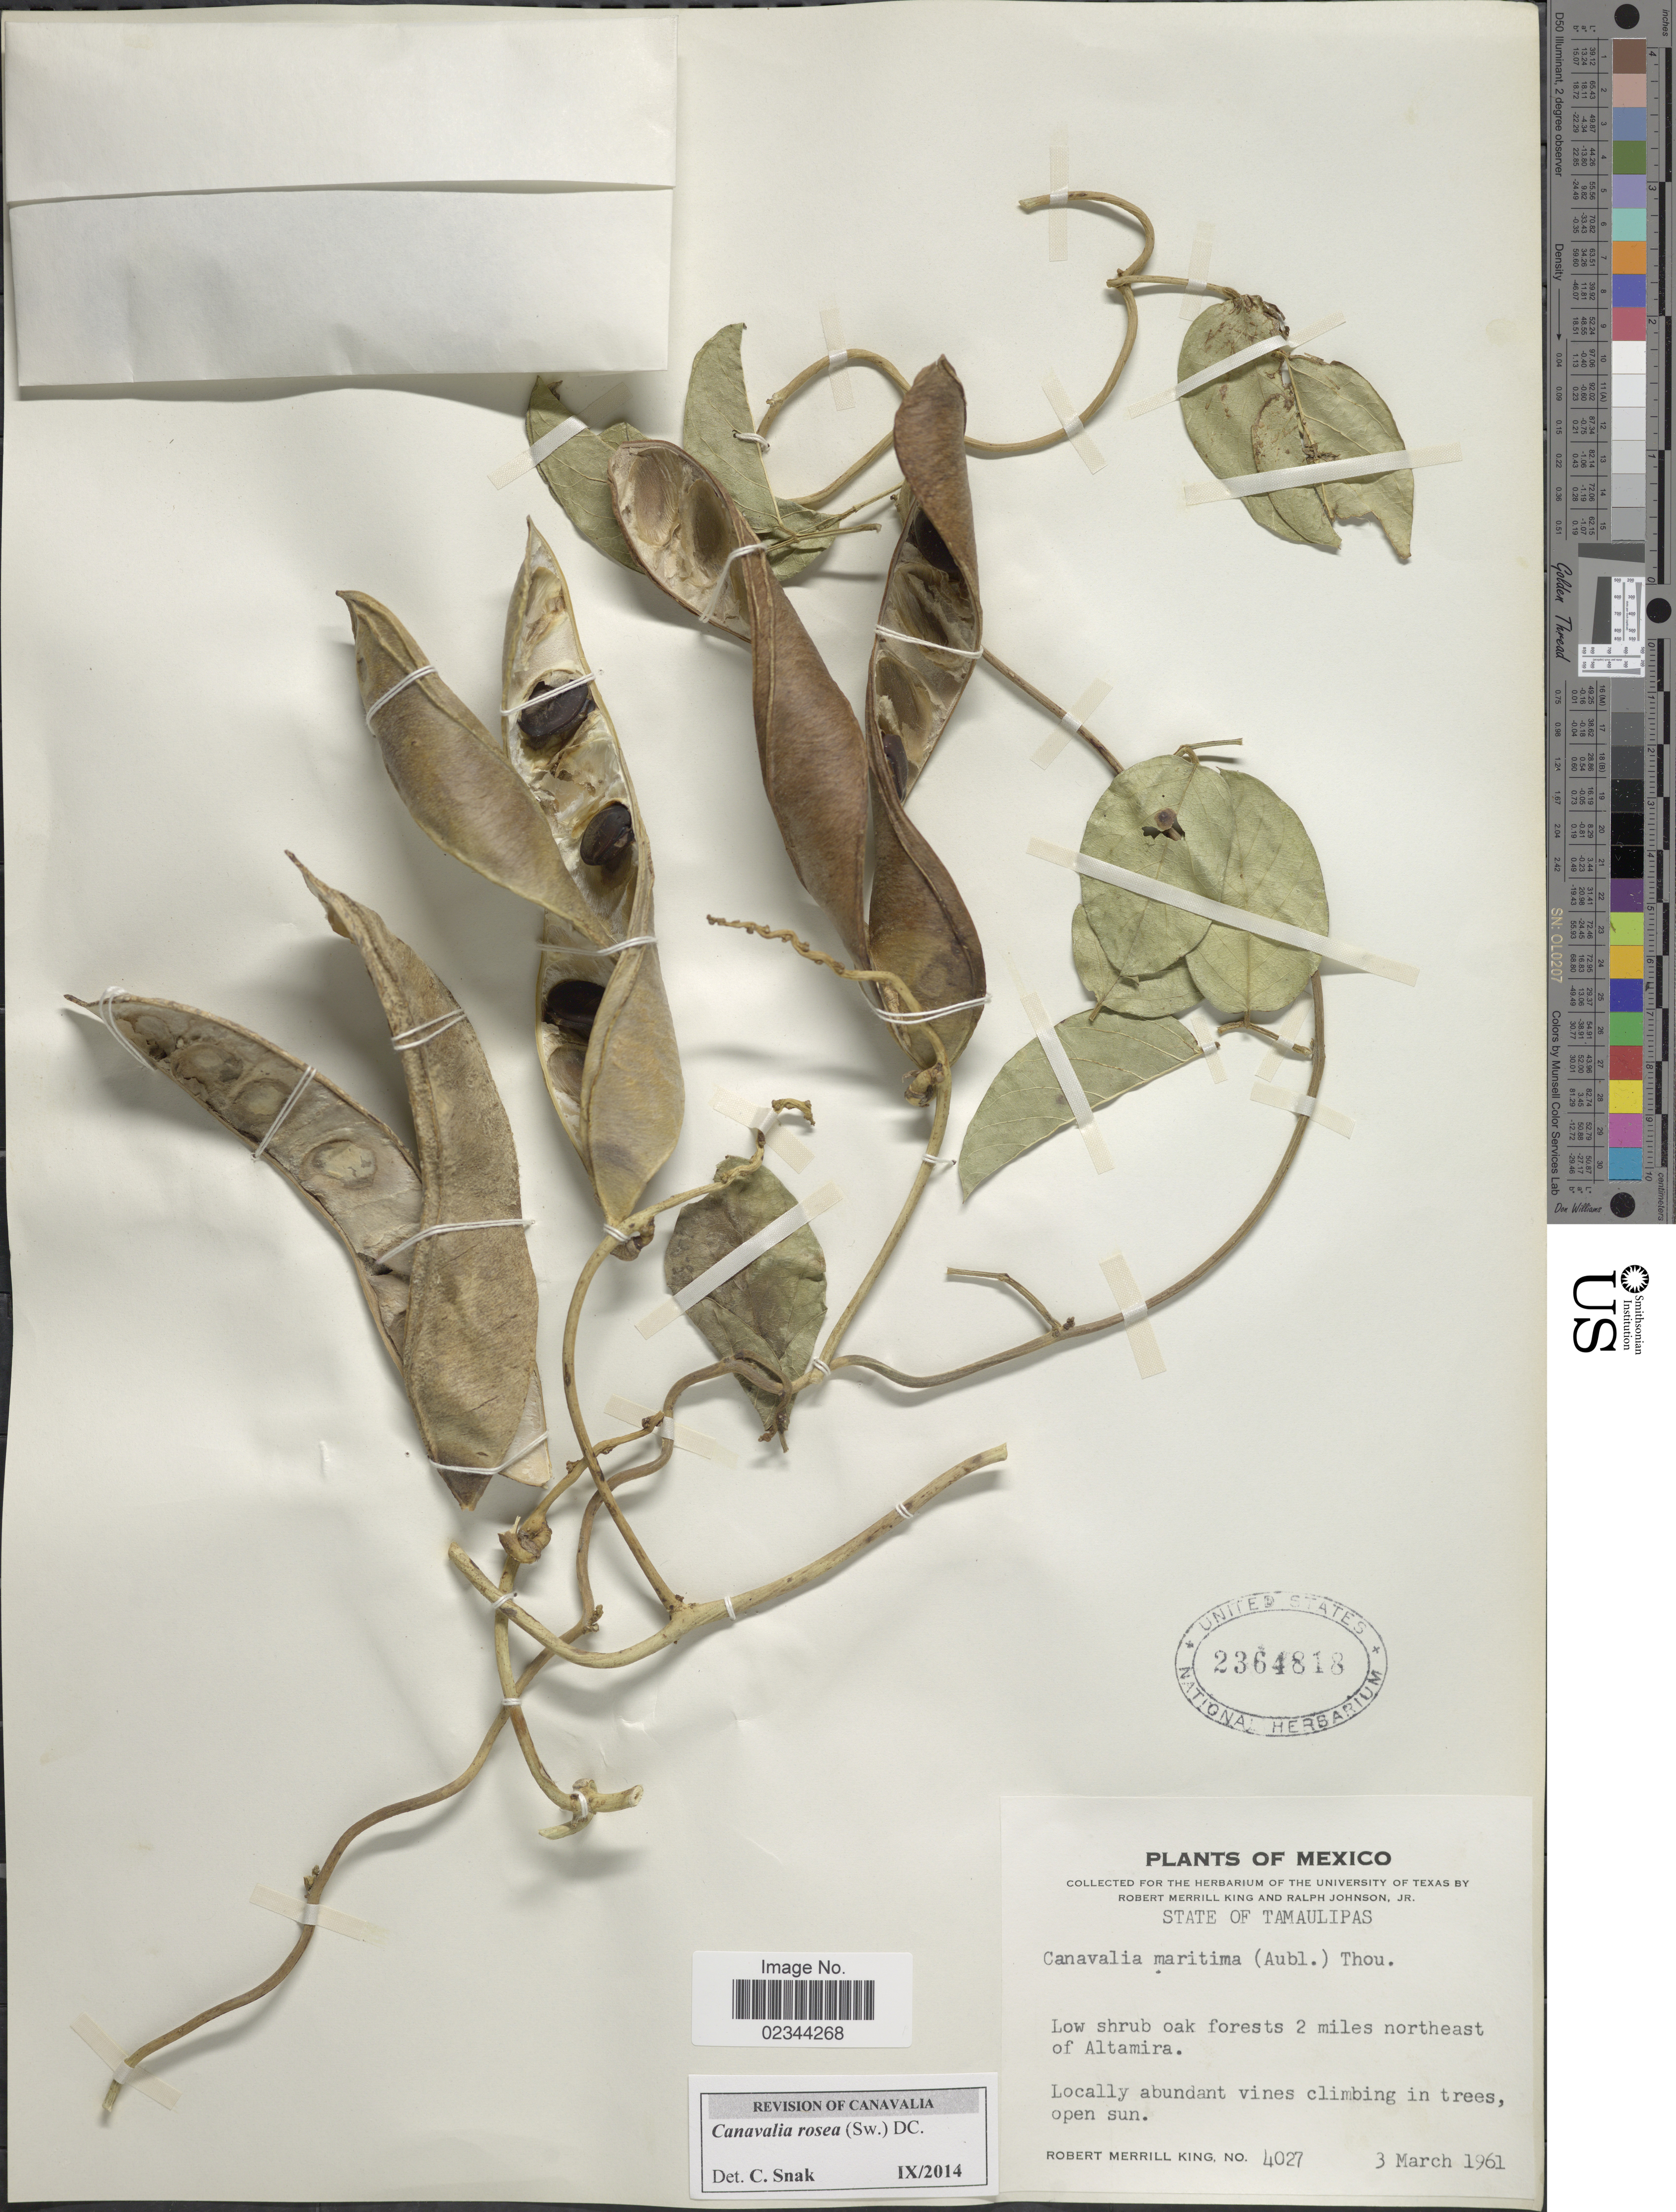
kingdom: Plantae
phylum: Tracheophyta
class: Magnoliopsida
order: Fabales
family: Fabaceae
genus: Canavalia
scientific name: Canavalia rosea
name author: (Sw.) DC.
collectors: R. M. King & R. Johnson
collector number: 4027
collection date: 1961-03-03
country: Mexico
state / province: Tamaulipas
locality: Low shrub oak forests 2 miles northeast of Altamira.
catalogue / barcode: US 2364818